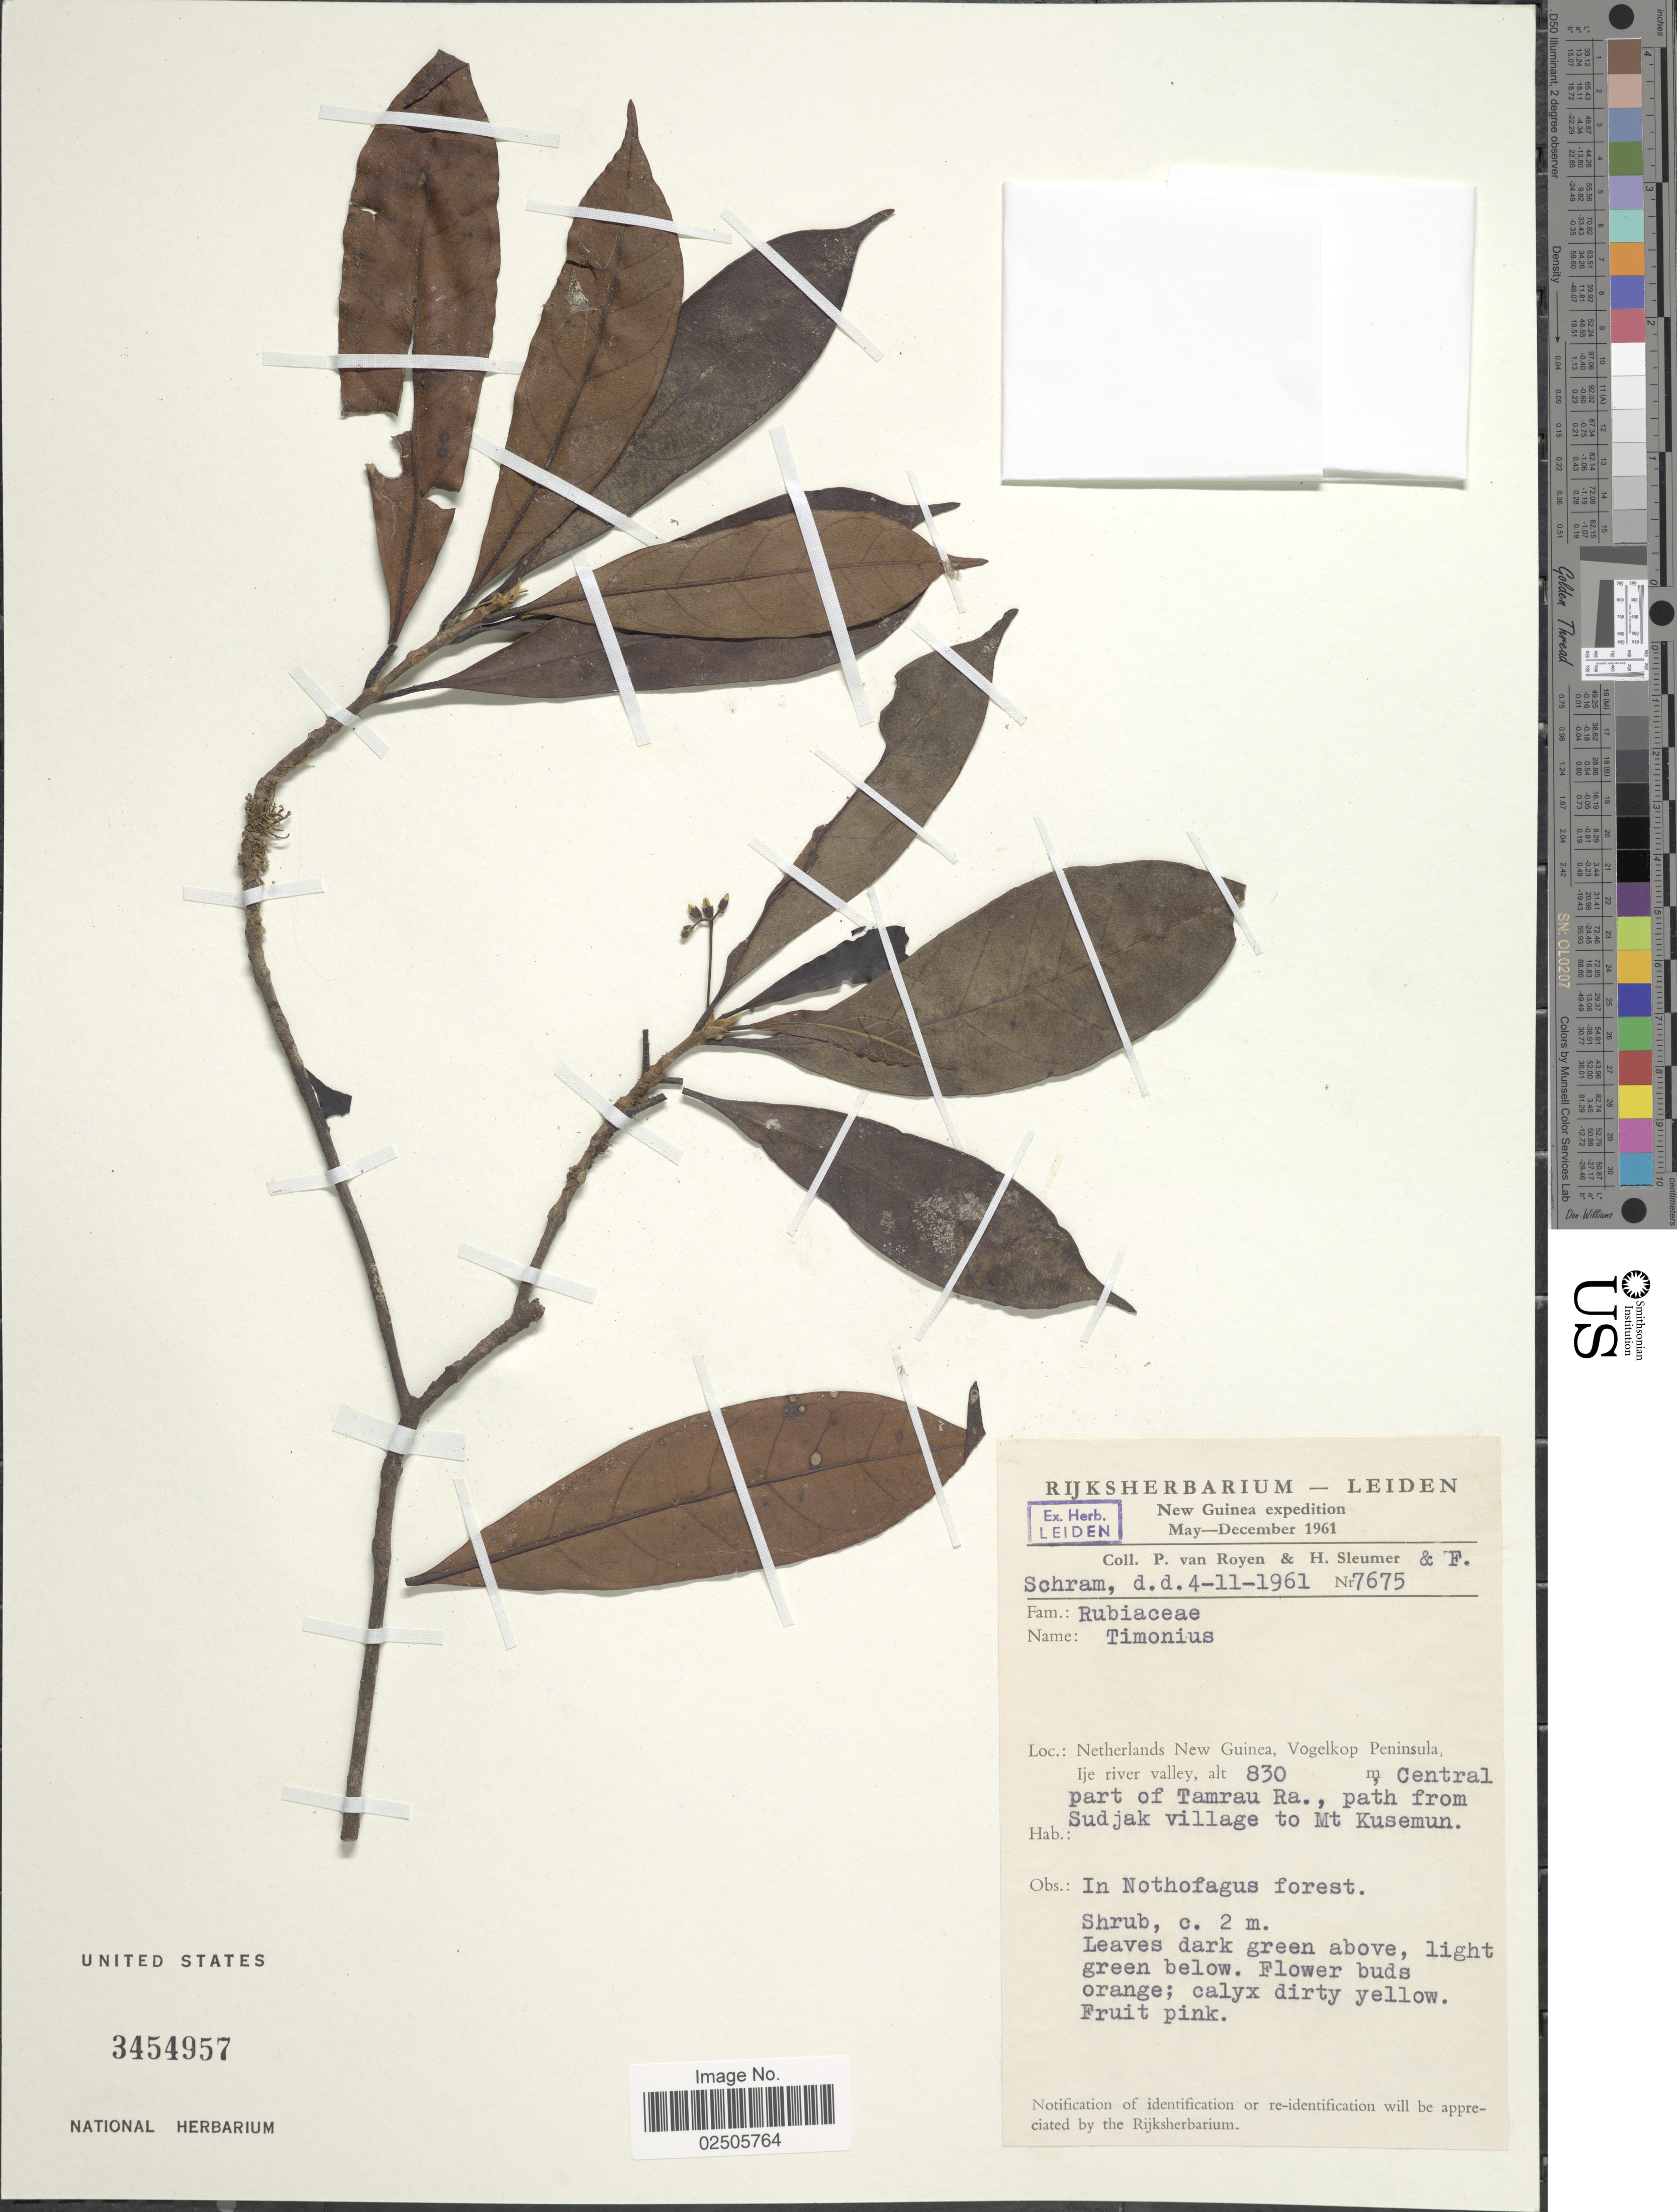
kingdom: Plantae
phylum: Tracheophyta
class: Magnoliopsida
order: Gentianales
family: Rubiaceae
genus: Timonius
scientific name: Timonius sp.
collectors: P. van Royen, H. O. Sleumer & F.A.W. Schram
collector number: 7675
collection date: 1961-11-04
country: Indonesia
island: New Guinea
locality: New Guinea, Netherlands New Guinea, Vogelkop Peninsula Ije river valley, Central part of Tamrau Ra., path from Sudjak village to Mt. Kusemun, In Nothofagus forest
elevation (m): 830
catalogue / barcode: US 3454957